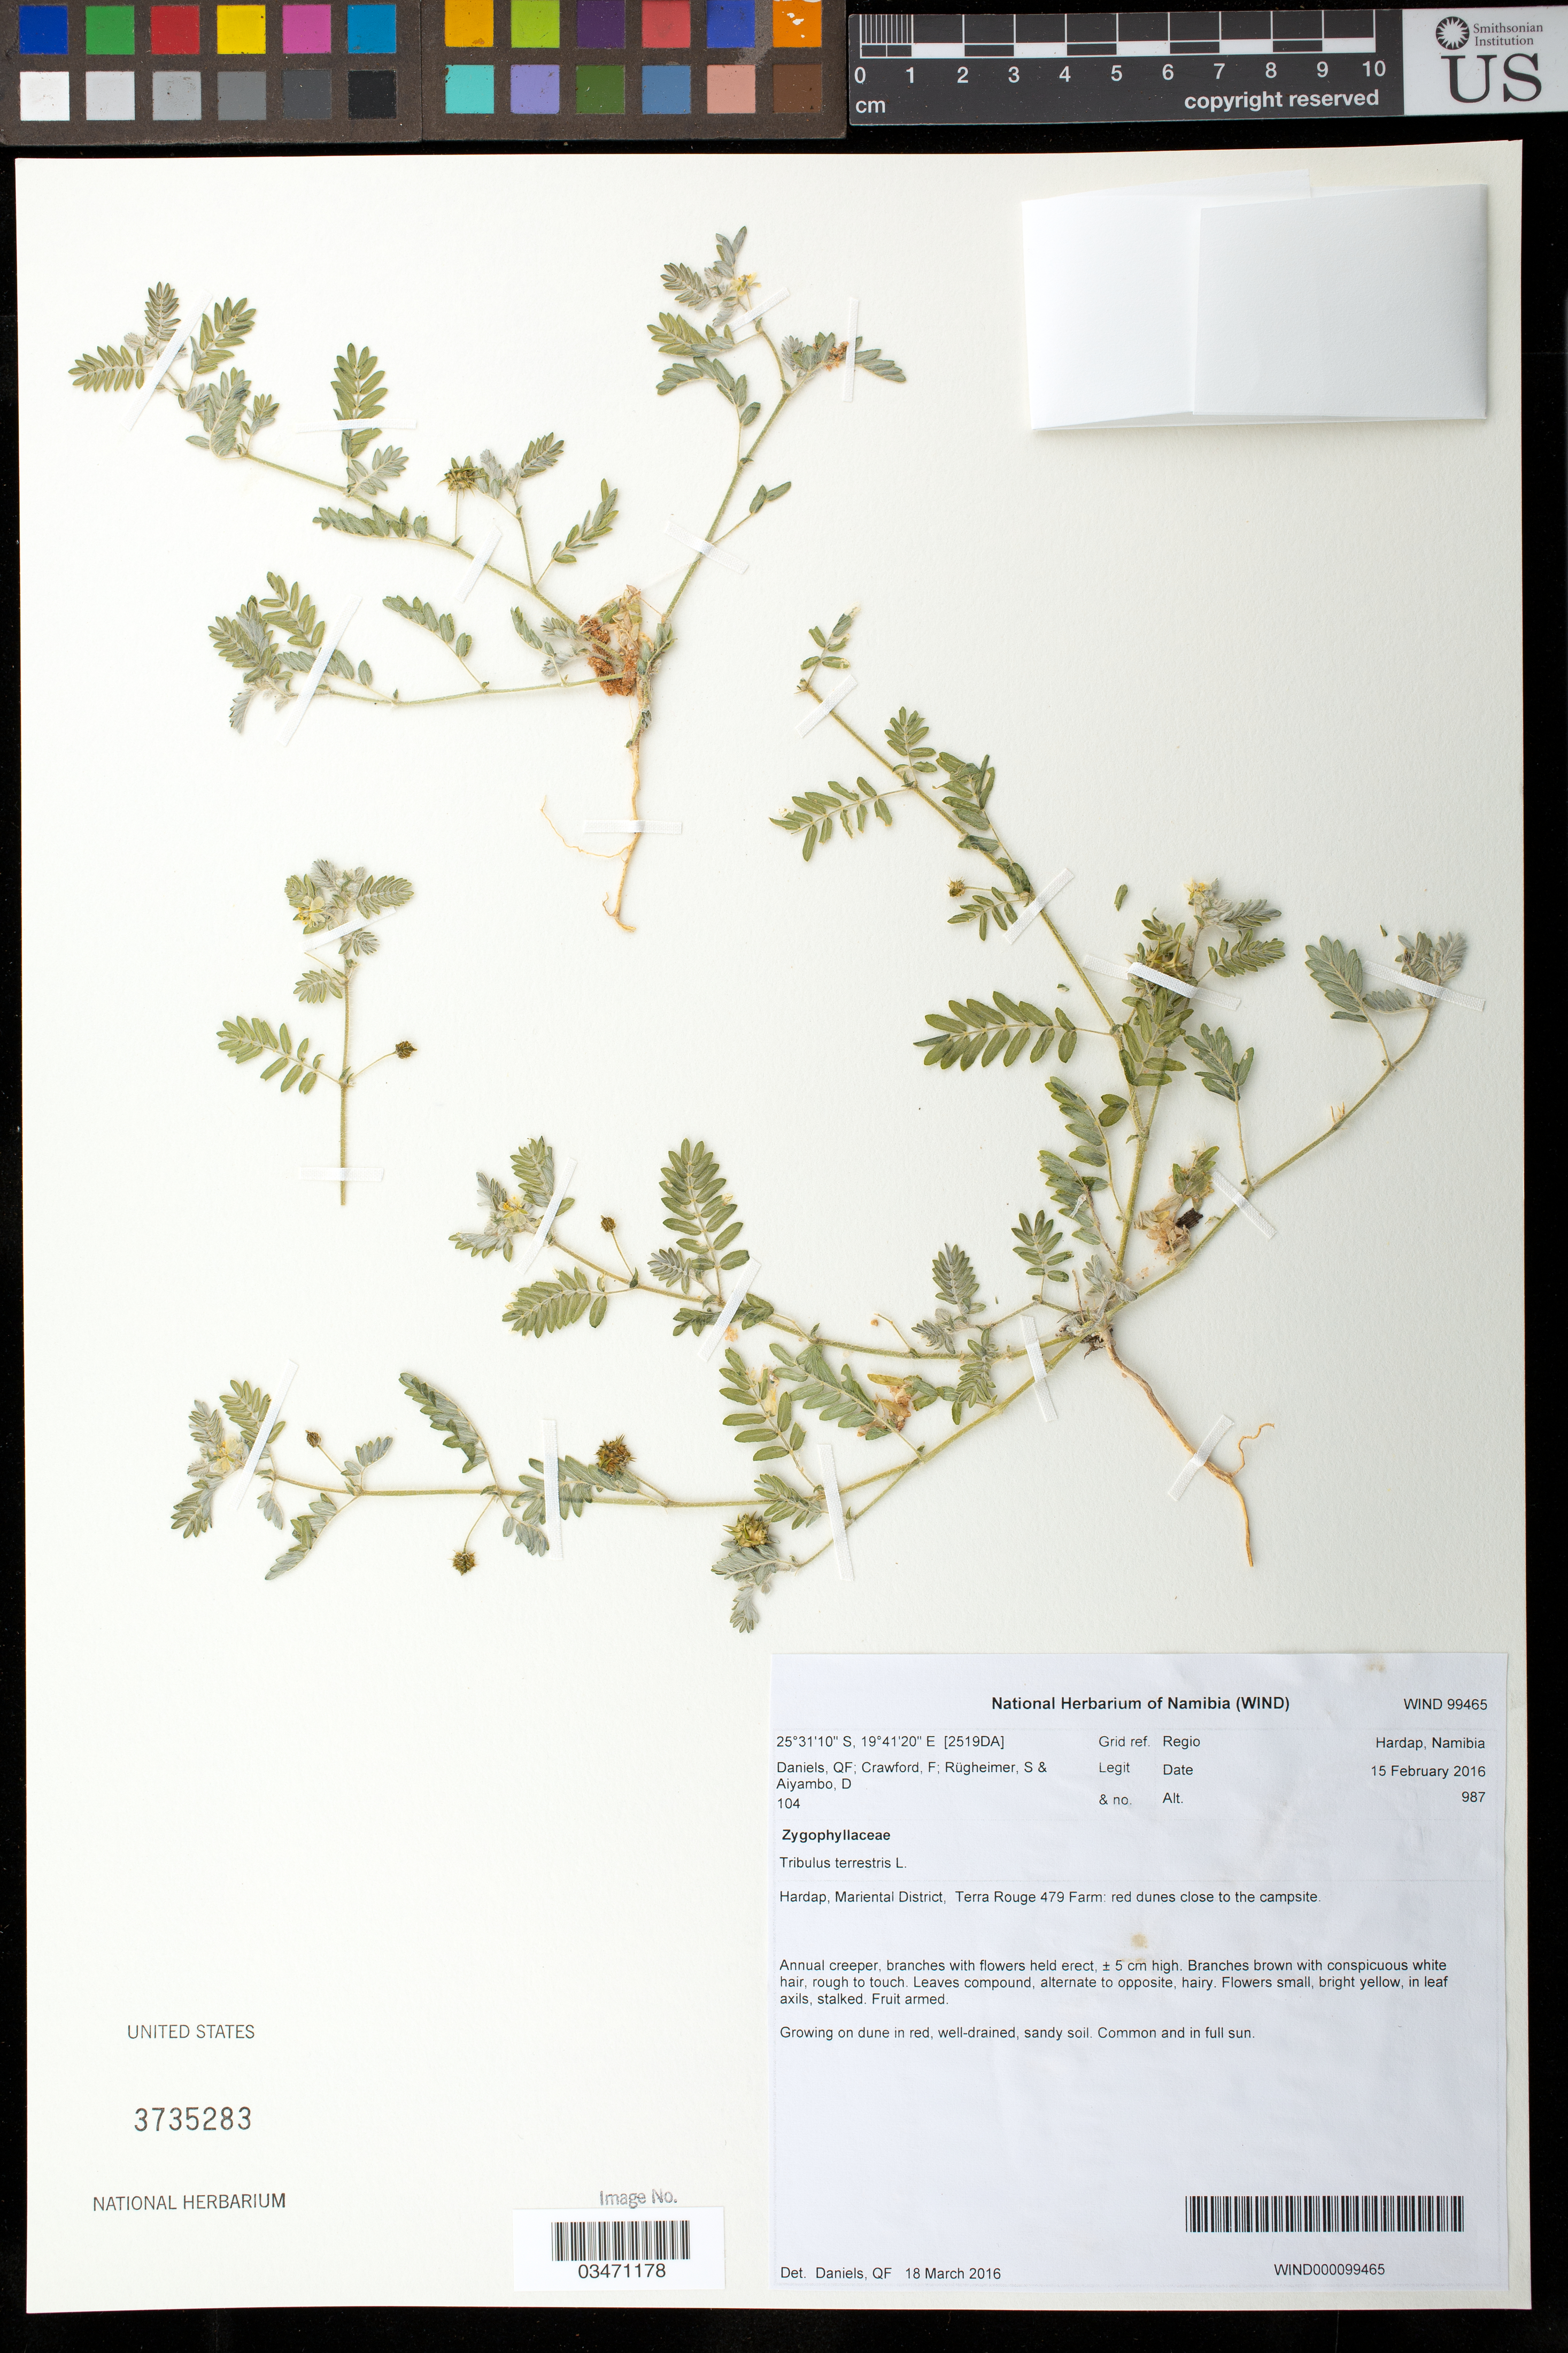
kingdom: Plantae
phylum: Tracheophyta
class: Magnoliopsida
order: Zygophyllales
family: Zygophyllaceae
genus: Tribulus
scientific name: Tribulus terrestris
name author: L.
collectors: F. Crawford, S. Rugheimer & D. Aiyambo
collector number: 104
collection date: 2016-02-15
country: Namibia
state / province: Hardap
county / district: Mariental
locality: Terra Rouge 479 Farm, red dunes close to the campsite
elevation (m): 987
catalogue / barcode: US 3735283